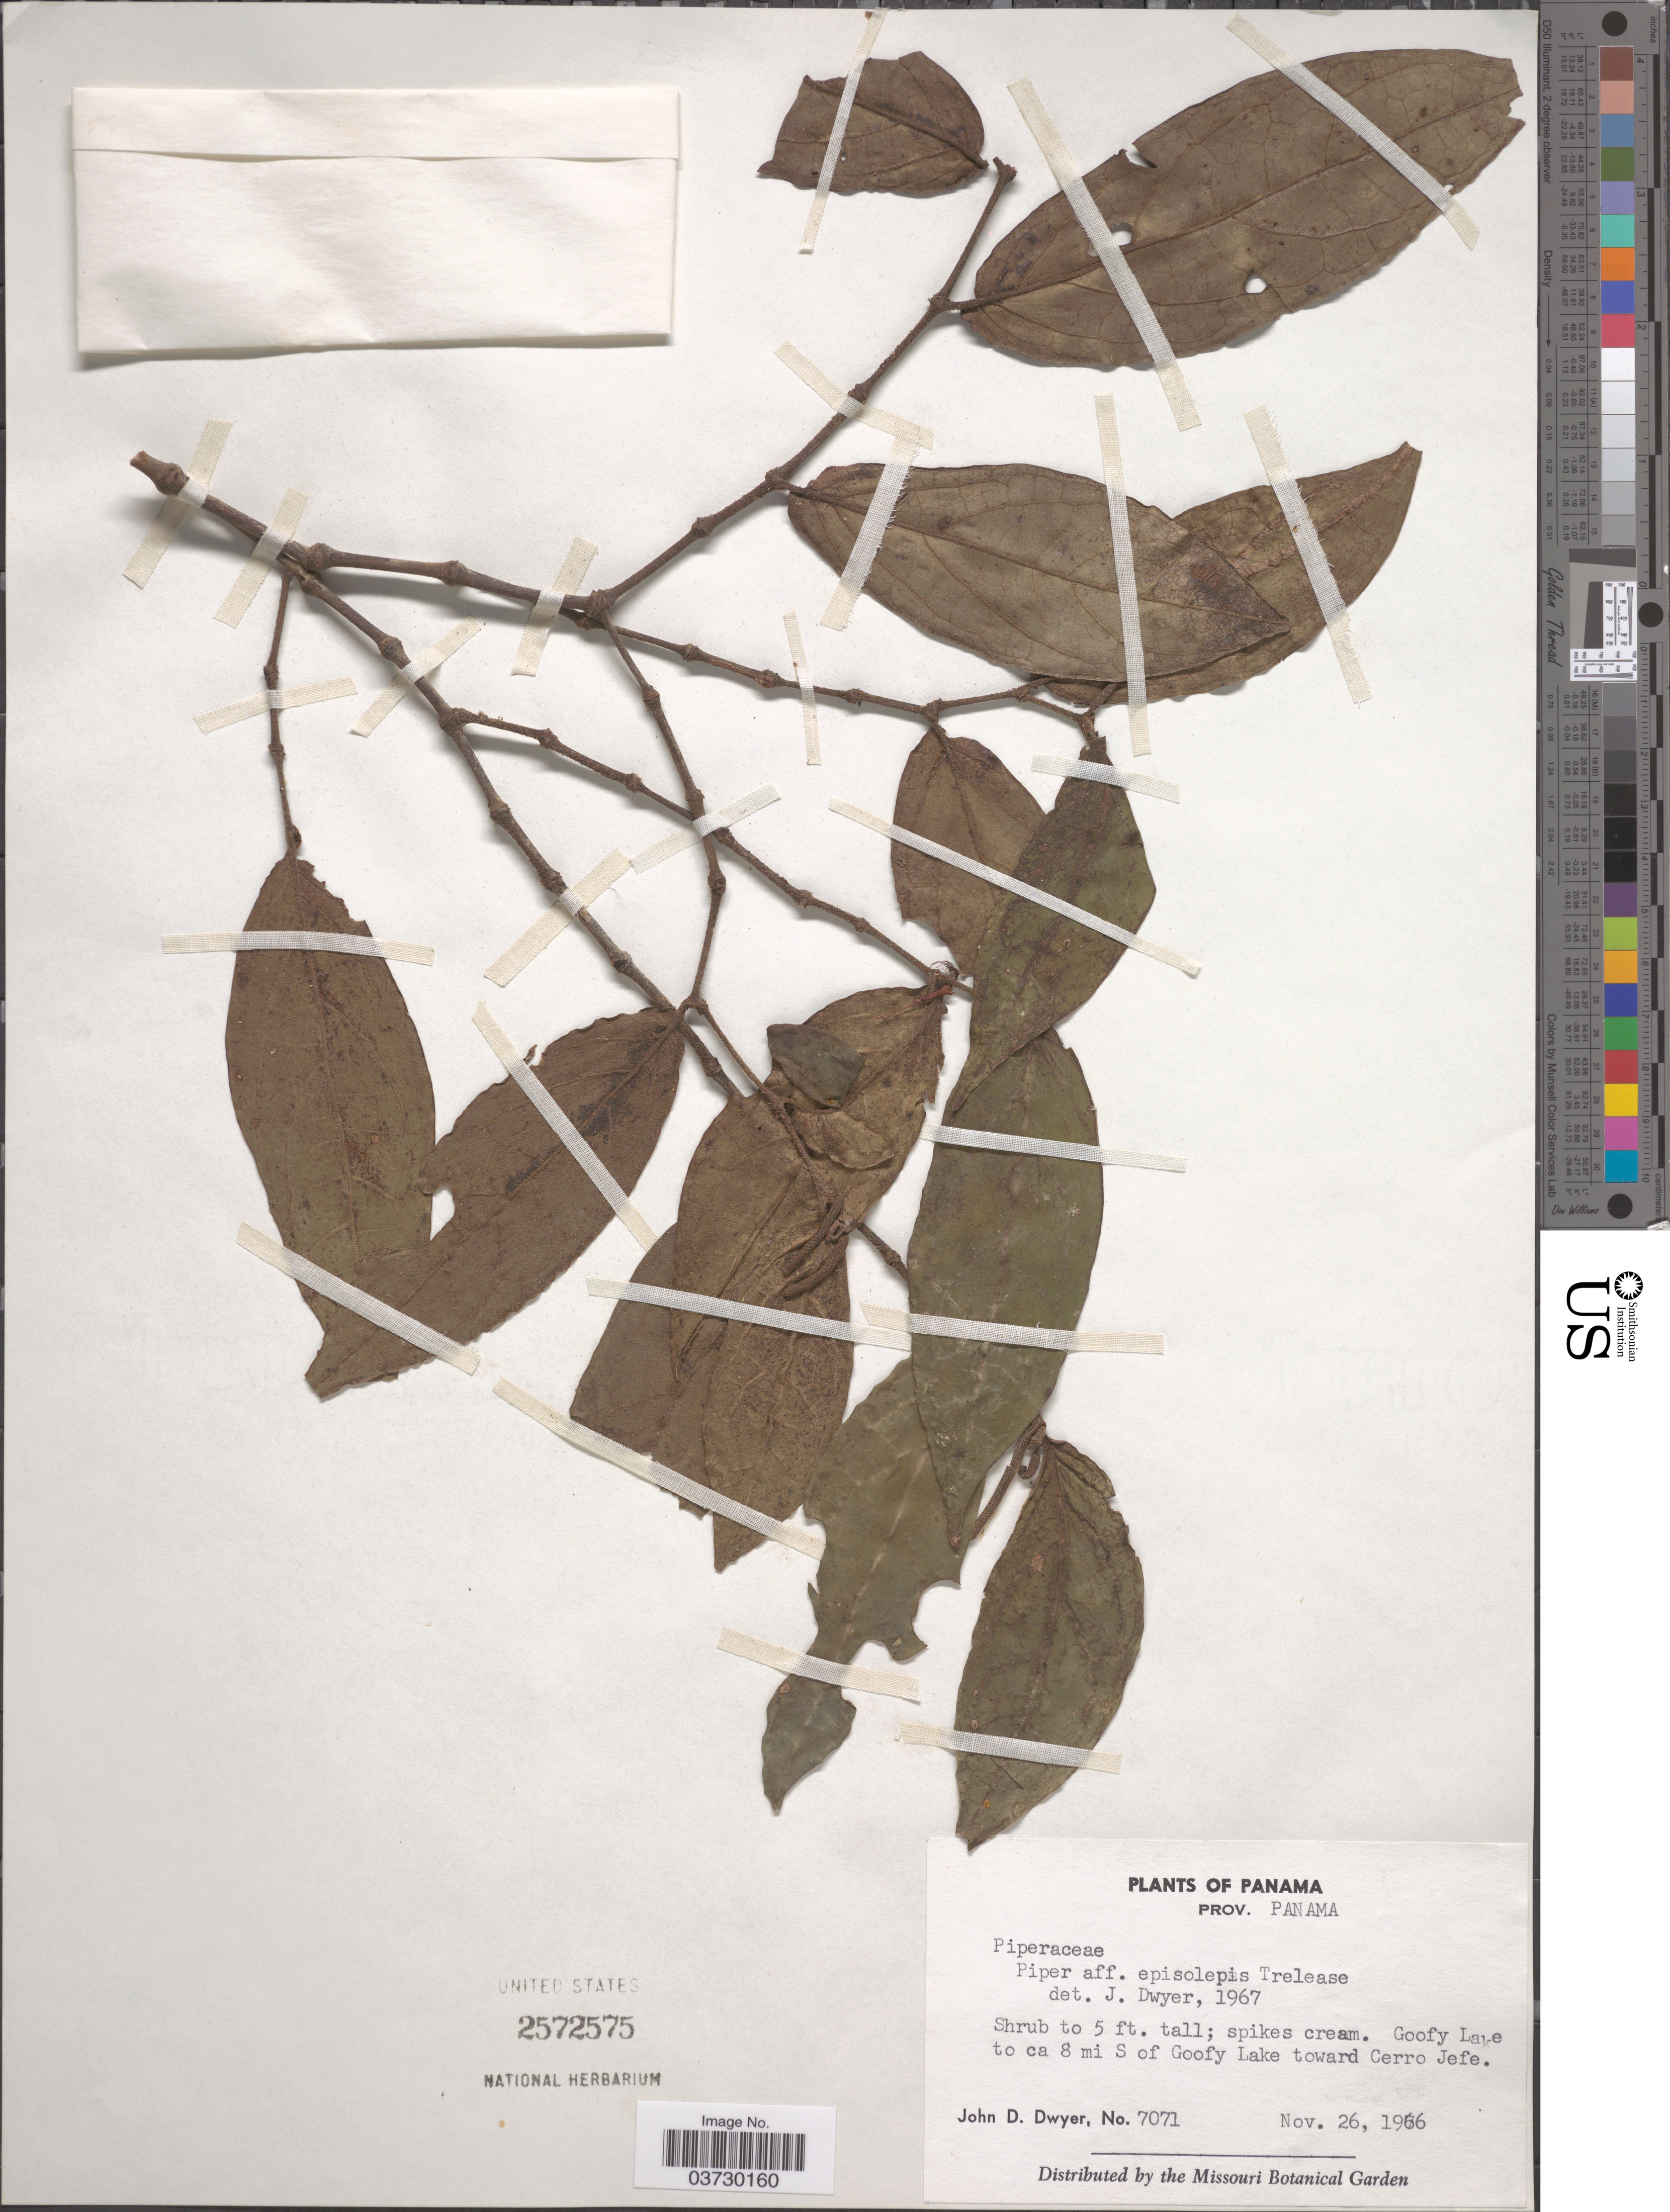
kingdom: Plantae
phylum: Tracheophyta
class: Magnoliopsida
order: Piperales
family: Piperaceae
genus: Piper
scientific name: Piper epilosipes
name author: Trel.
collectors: J. D. Dwyer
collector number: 7071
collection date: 1966-11-26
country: Panama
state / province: Panamá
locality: Goofy Lake to ca 8 mi S of Goofy Lake toward Cerro Jefe.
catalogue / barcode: US 2572575